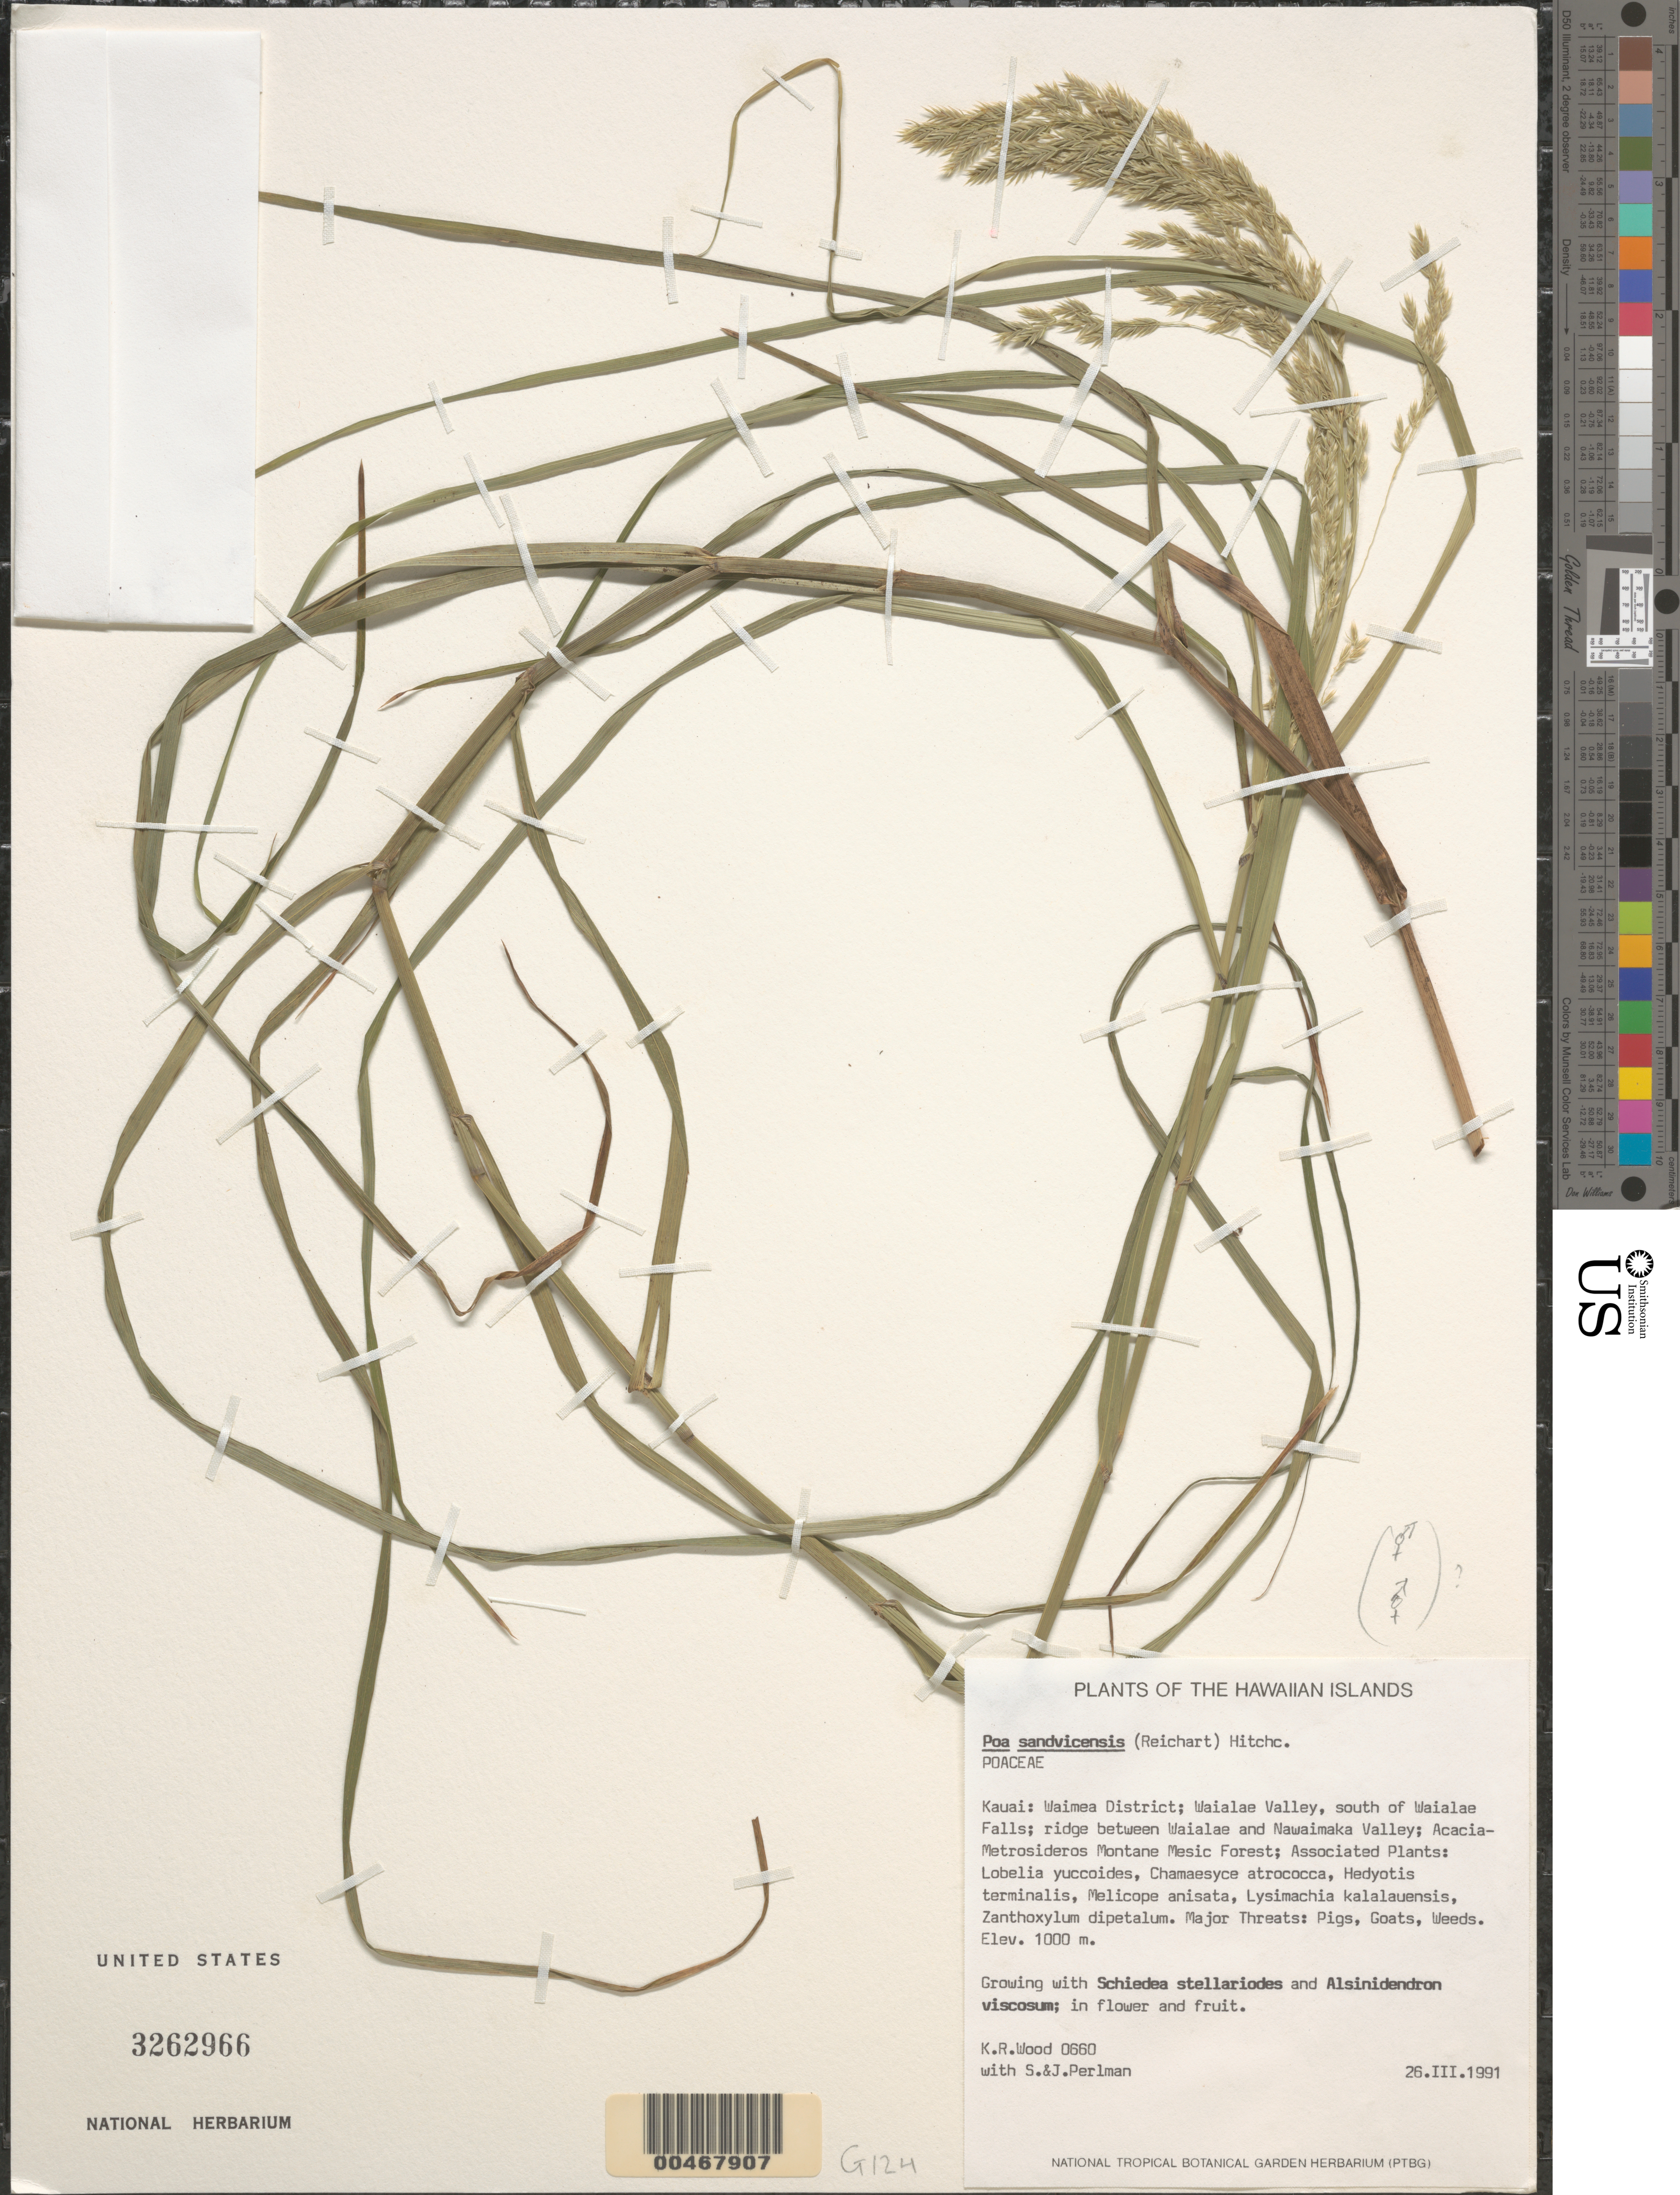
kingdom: Plantae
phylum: Tracheophyta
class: Liliopsida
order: Poales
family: Poaceae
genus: Poa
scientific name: Poa sandvicensis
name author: (Reich) Hitchc.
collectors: K. R. Wood, S. P. Perlman & J. Perlman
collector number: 0660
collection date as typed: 26 Mar 1991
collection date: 1991-03-26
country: United States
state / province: Hawaii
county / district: Kauai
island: Kaua'i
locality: Waimea Dist., Waialae Valley, S of Waialae Falls, ridge between Waialae and Nawaimaka Valley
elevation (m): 1000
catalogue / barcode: US 3262966